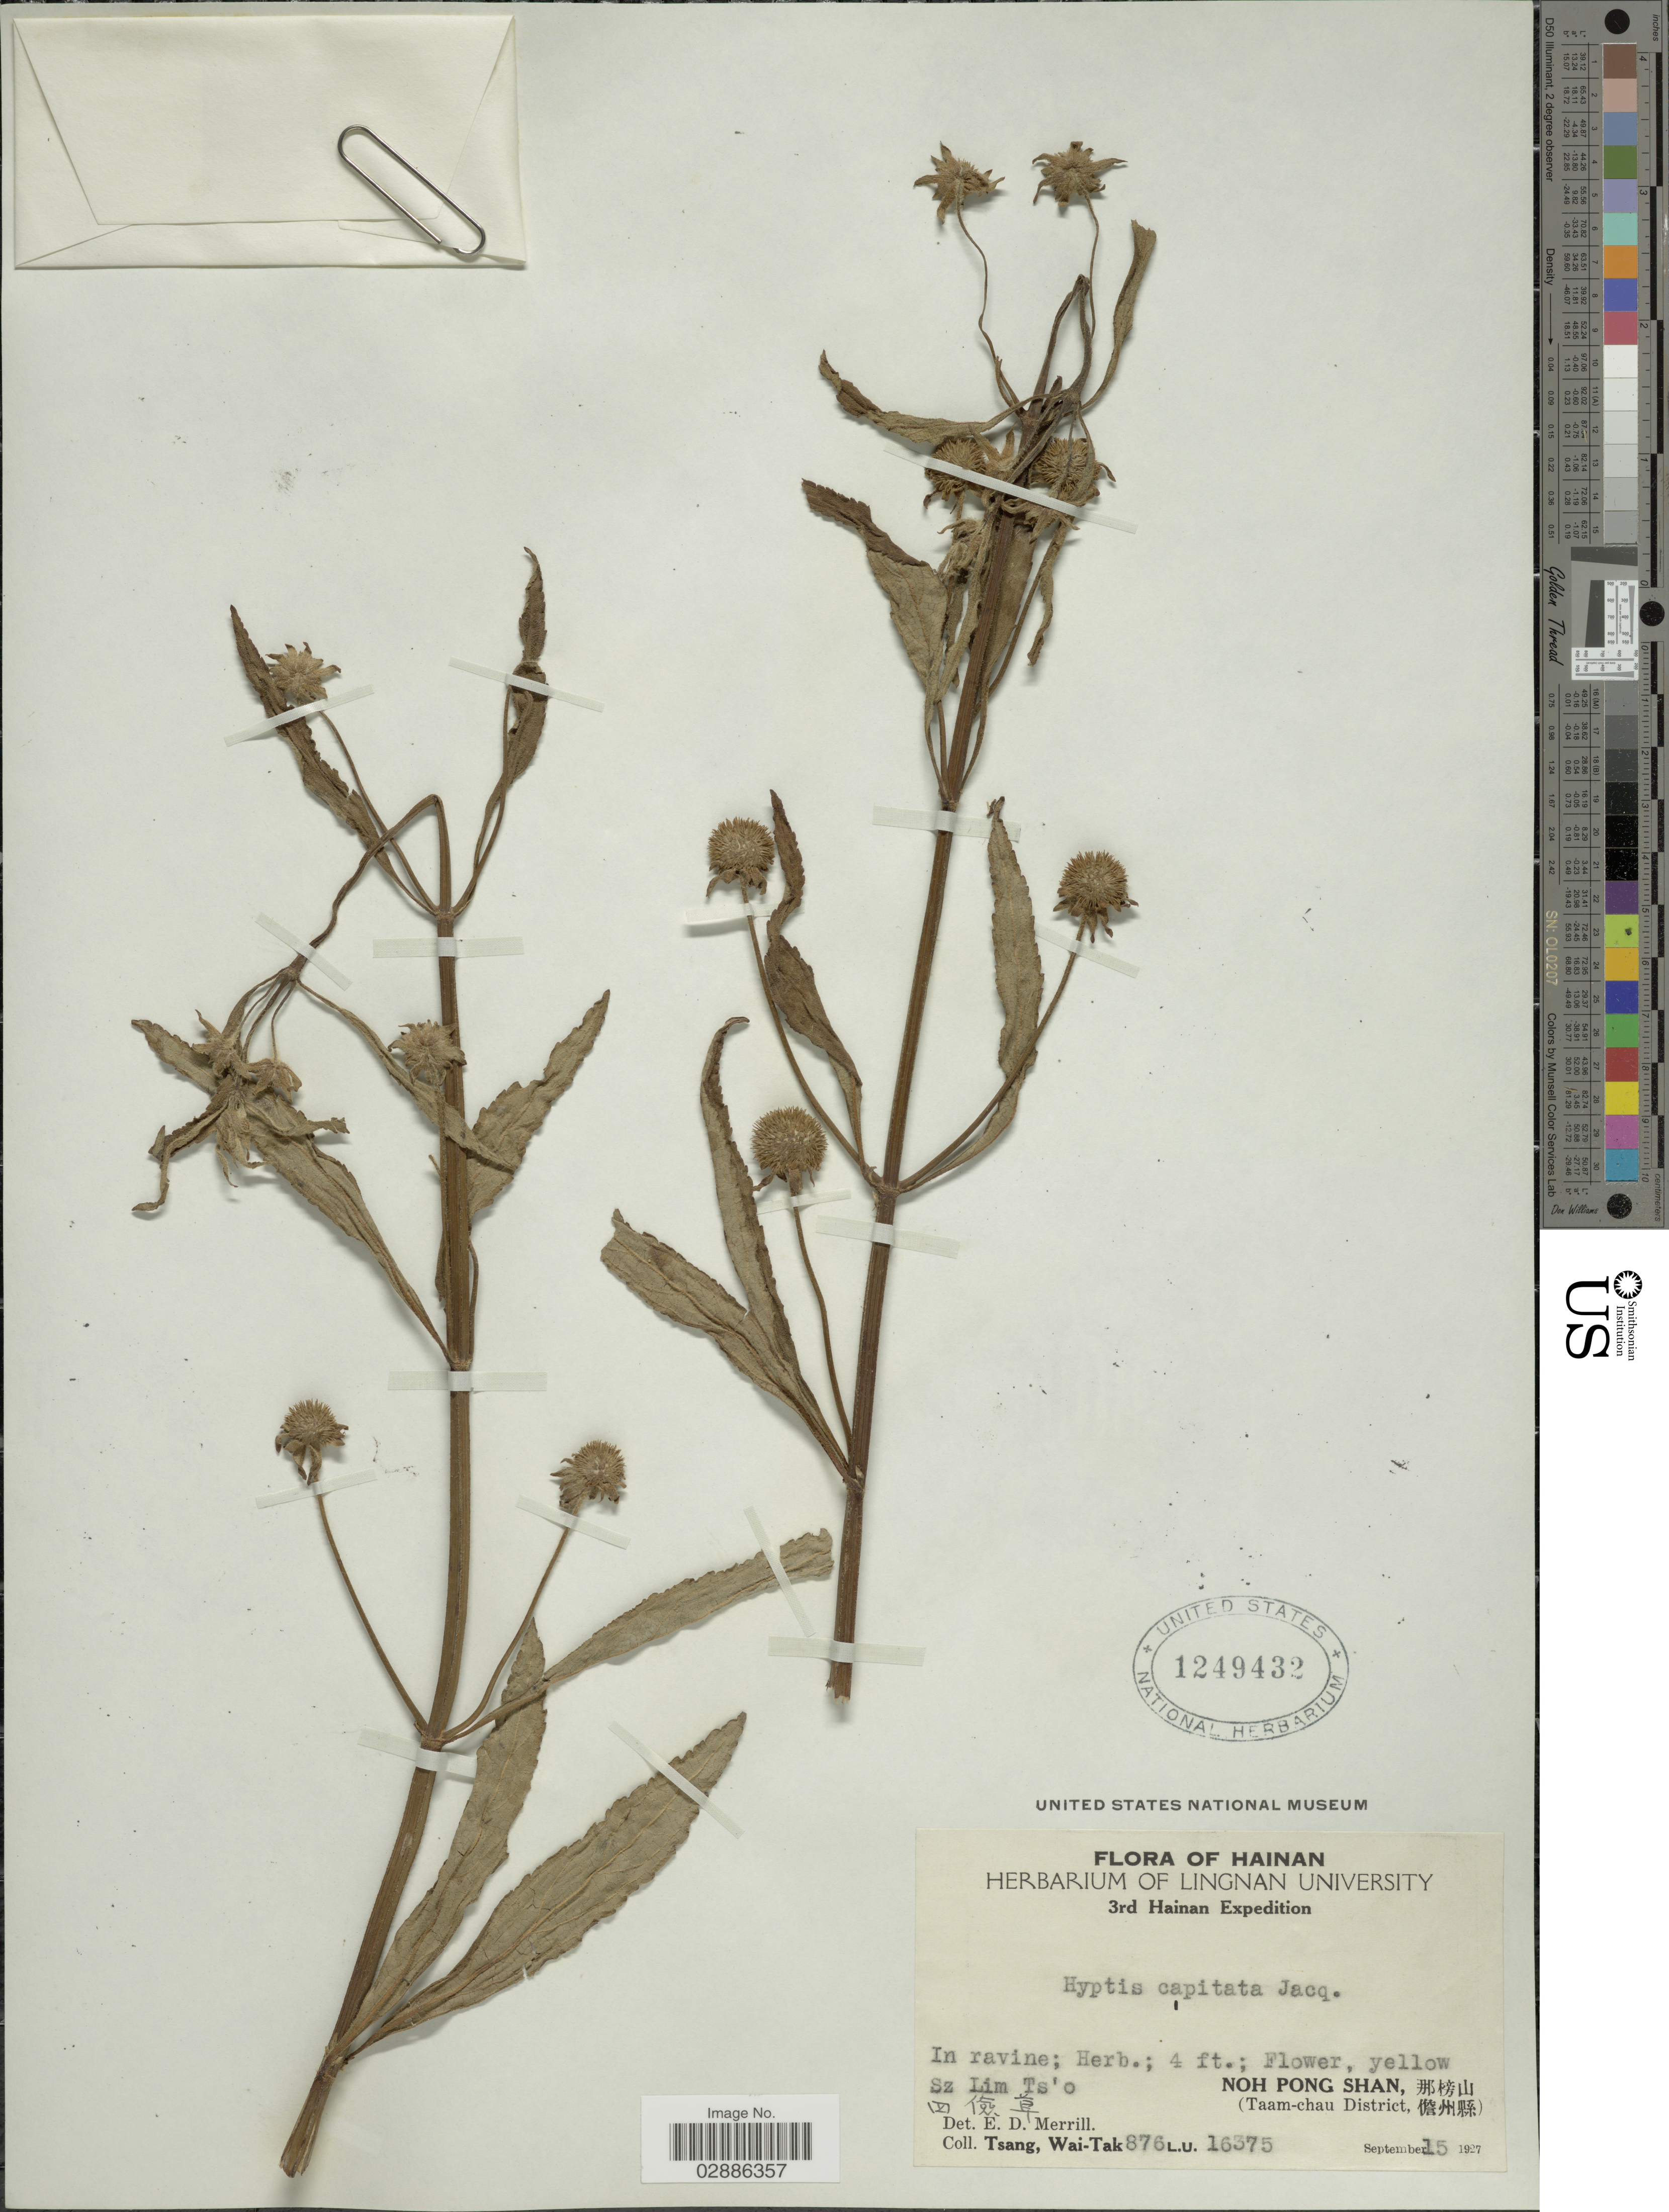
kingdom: Plantae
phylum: Tracheophyta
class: Magnoliopsida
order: Lamiales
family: Lamiaceae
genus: Hyptis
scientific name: Hyptis rhomboidea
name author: M. Martens & Galeotti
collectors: W. T. Tsang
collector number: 876/L.U.16375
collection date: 1927-09-15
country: China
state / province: Hainan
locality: Noh Pong Shan, (Taam-chau District) Sz Lim Ts'o.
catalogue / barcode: US 1249432